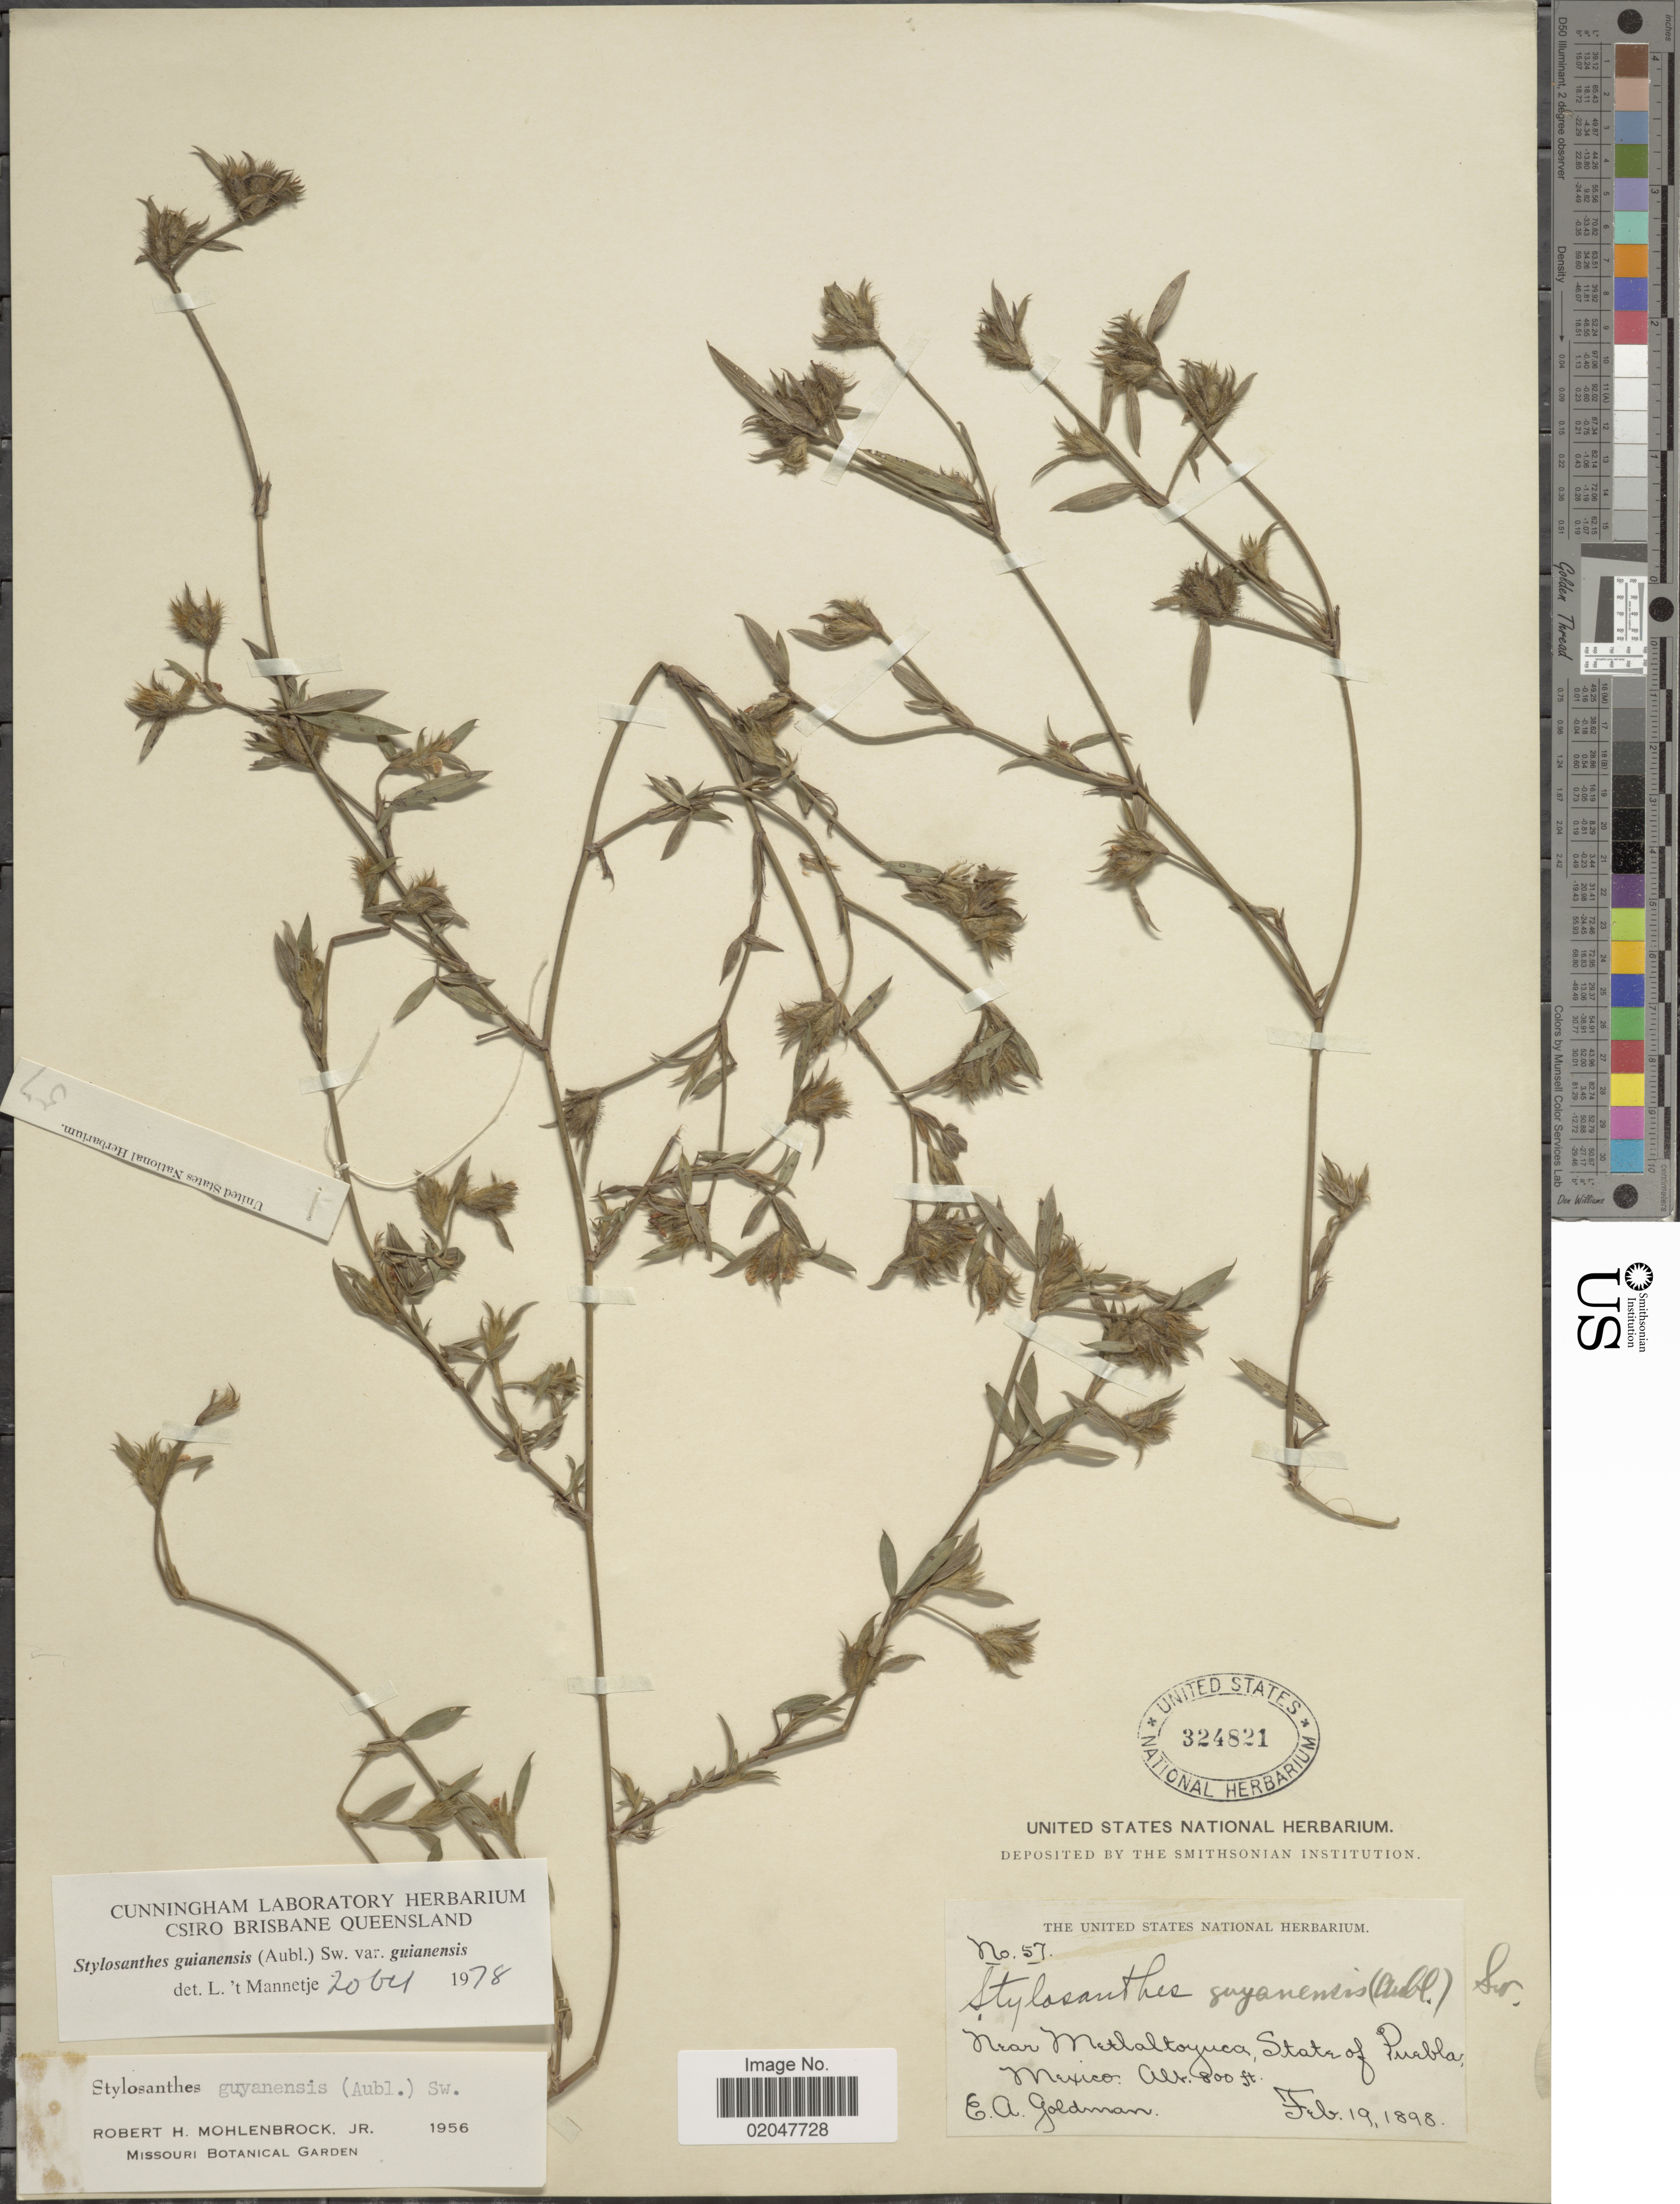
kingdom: Plantae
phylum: Tracheophyta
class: Magnoliopsida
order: Fabales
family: Fabaceae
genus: Stylosanthes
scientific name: Stylosanthes guianensis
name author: (Aubl.) Sw.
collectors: E. A. Goldman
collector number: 57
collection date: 1898-02-19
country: Mexico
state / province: Puebla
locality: Near Metlaltoyuca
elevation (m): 244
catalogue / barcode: US 324821